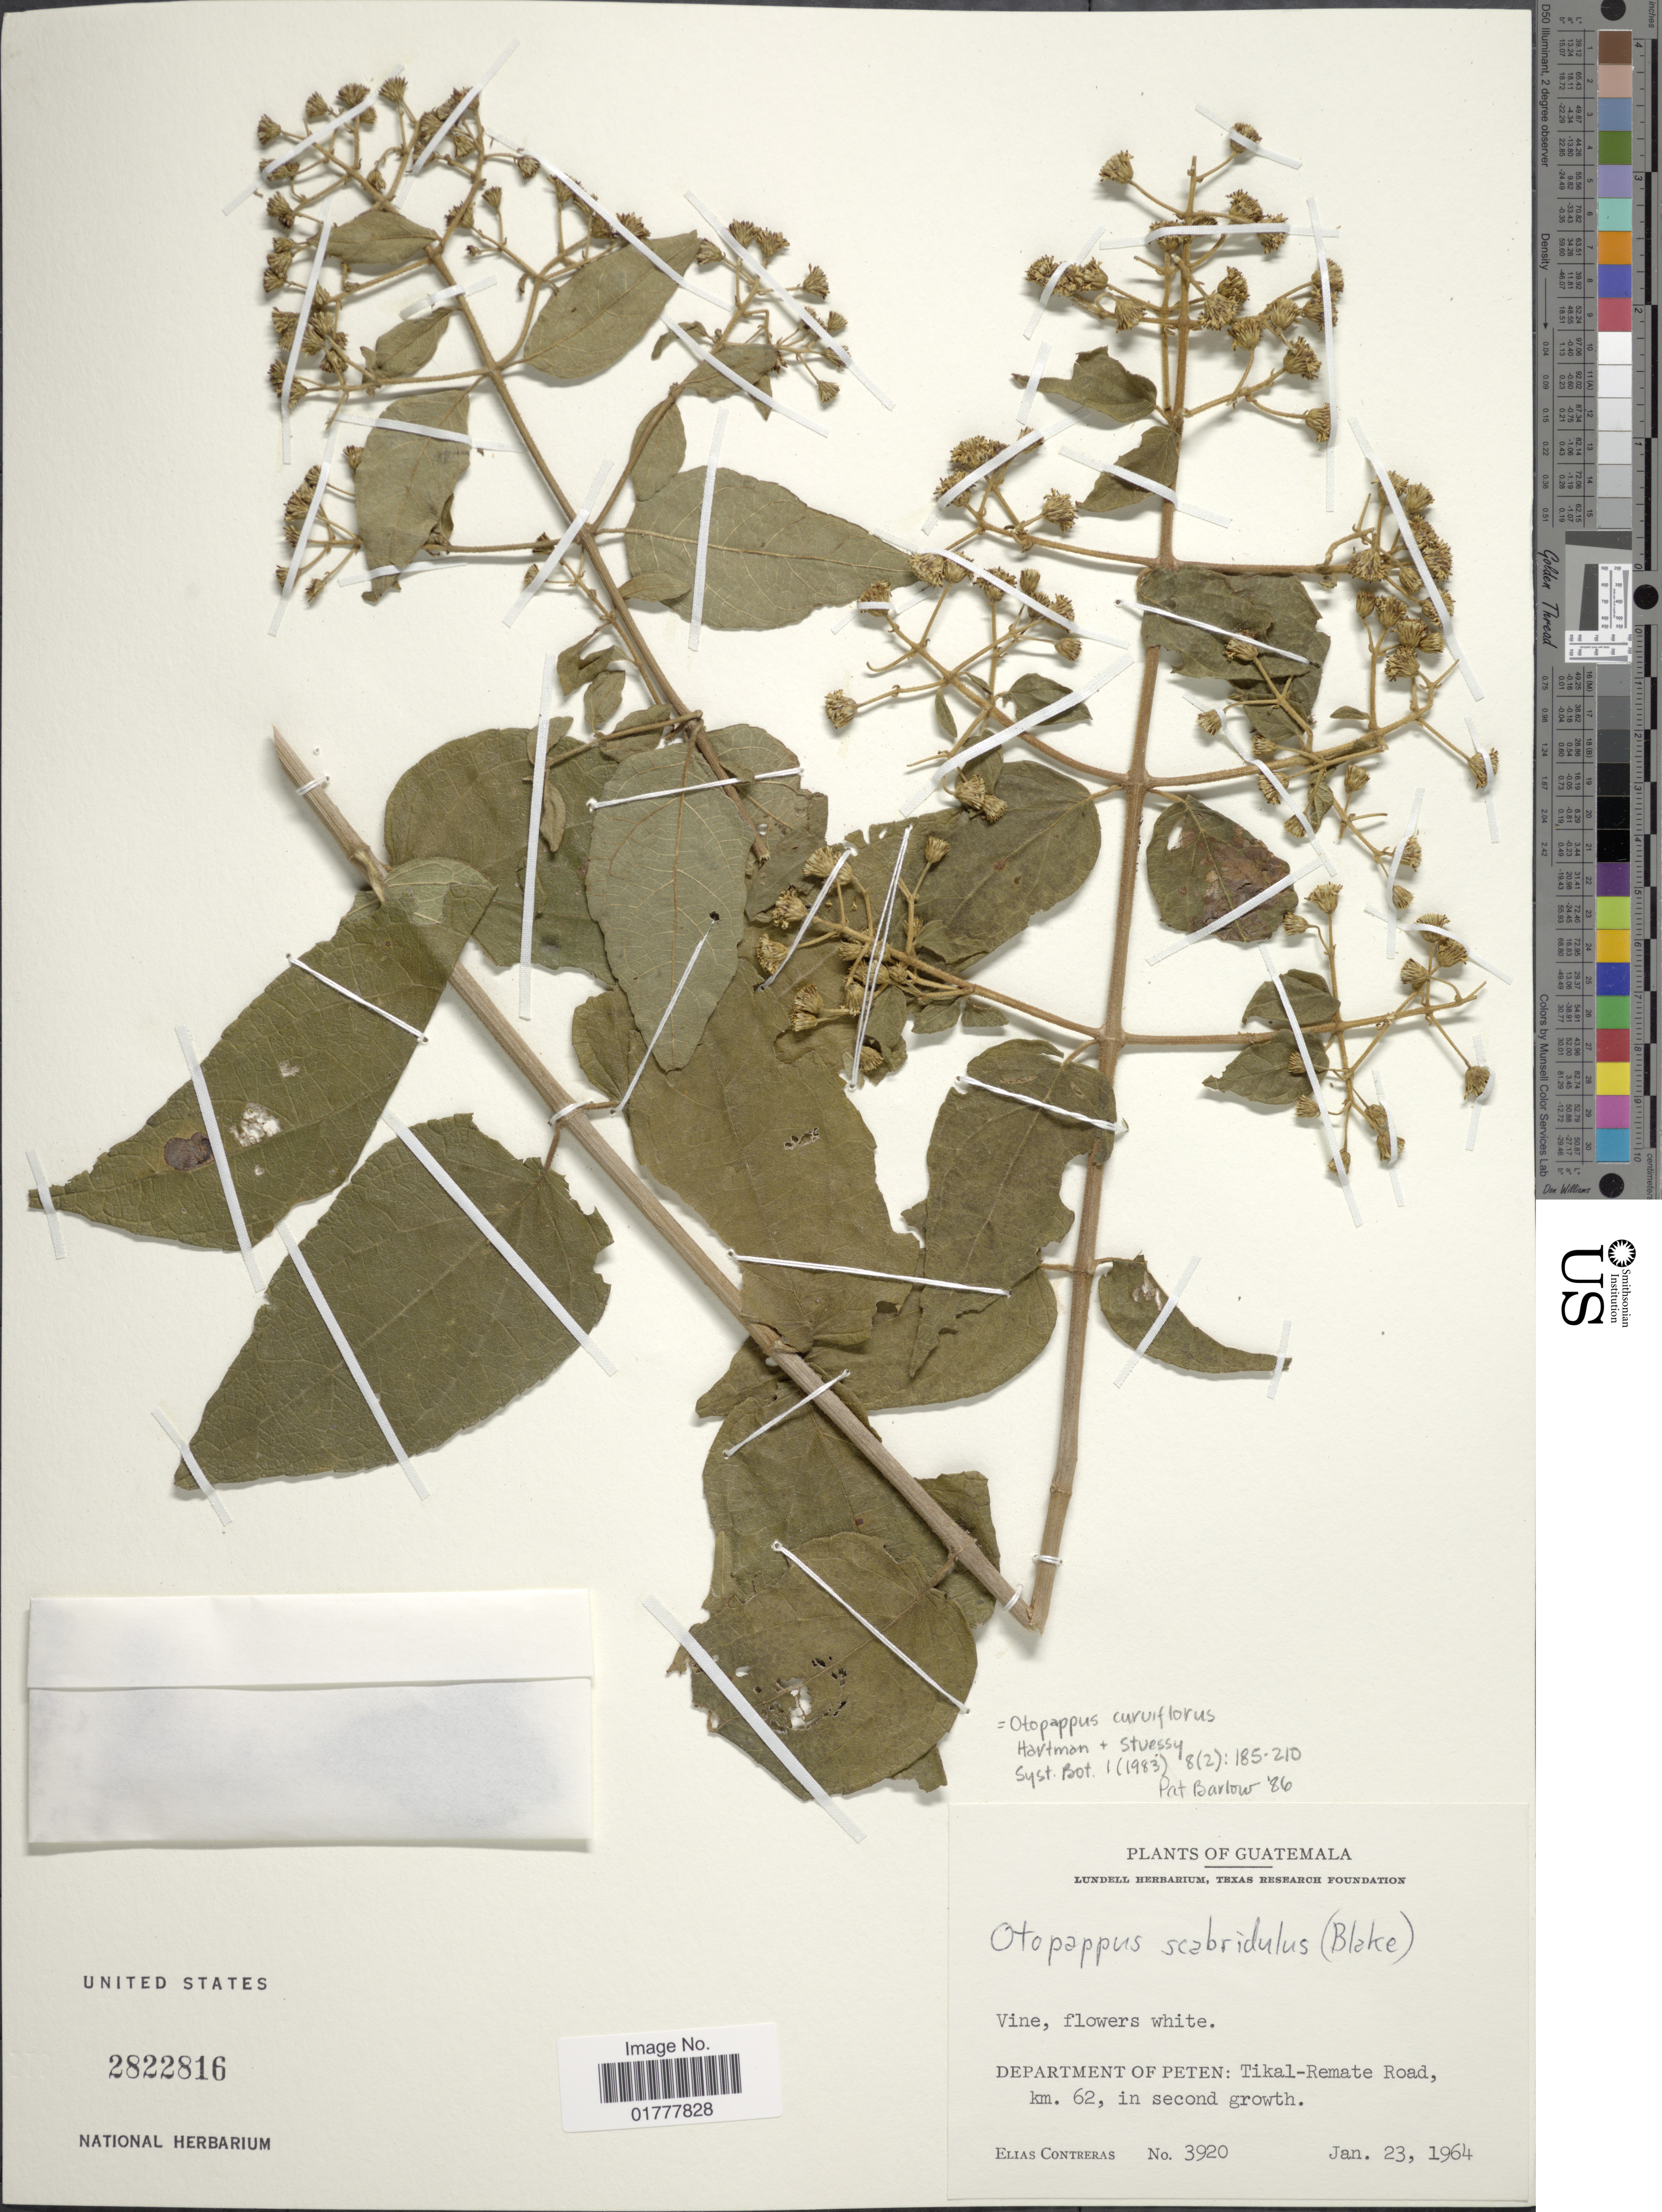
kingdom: Plantae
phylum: Tracheophyta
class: Magnoliopsida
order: Asterales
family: Asteraceae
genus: Otopappus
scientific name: Otopappus curviflorus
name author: (R. Br.) Hemsl.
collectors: E. Contreras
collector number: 3920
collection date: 1964-01-23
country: Guatemala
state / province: El Petén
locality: Department of Peten: Tikal - Remate Road, km 62/ in second growth.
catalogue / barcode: US 2822816